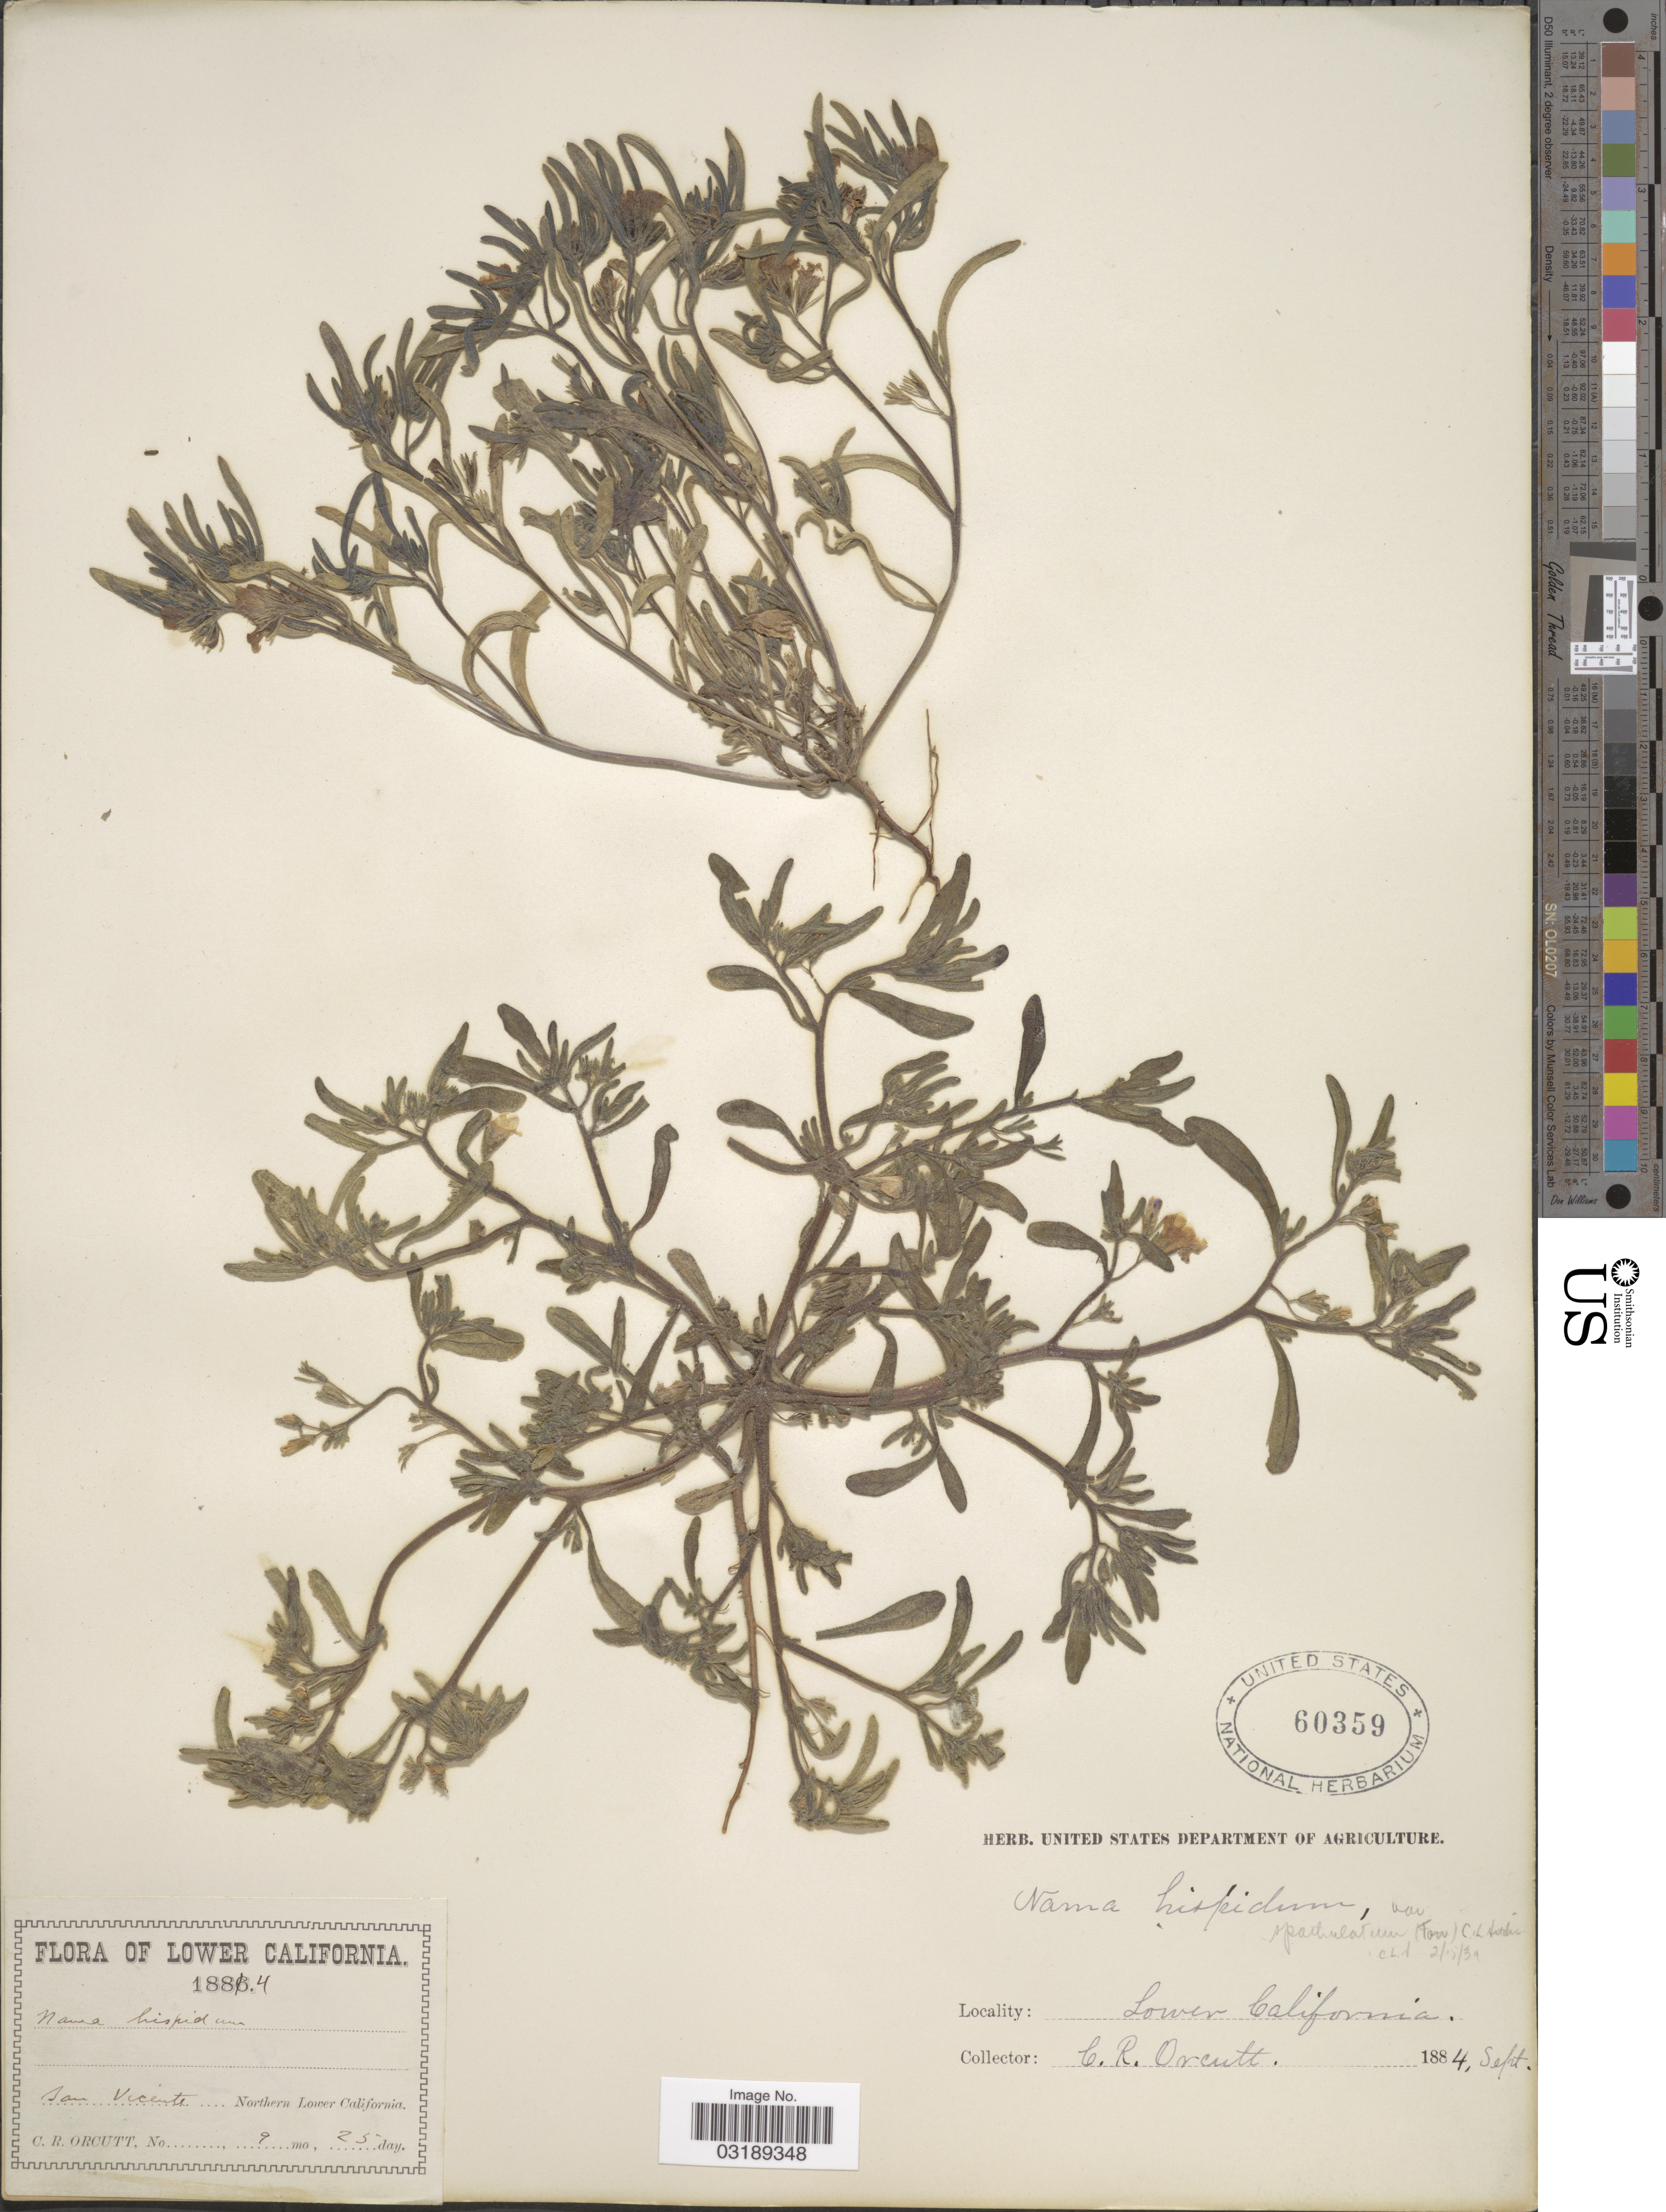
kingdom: Plantae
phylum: Tracheophyta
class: Magnoliopsida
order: Boraginales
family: Namaceae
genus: Nama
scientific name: Nama hispida var. spathulatum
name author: (Torr.) C.L. Hitchc.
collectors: C. R. Orcutt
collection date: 1884-09-25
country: Mexico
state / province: Baja California Norte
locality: Lower California. San Vicente, Northern Lower California.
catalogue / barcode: US 60359